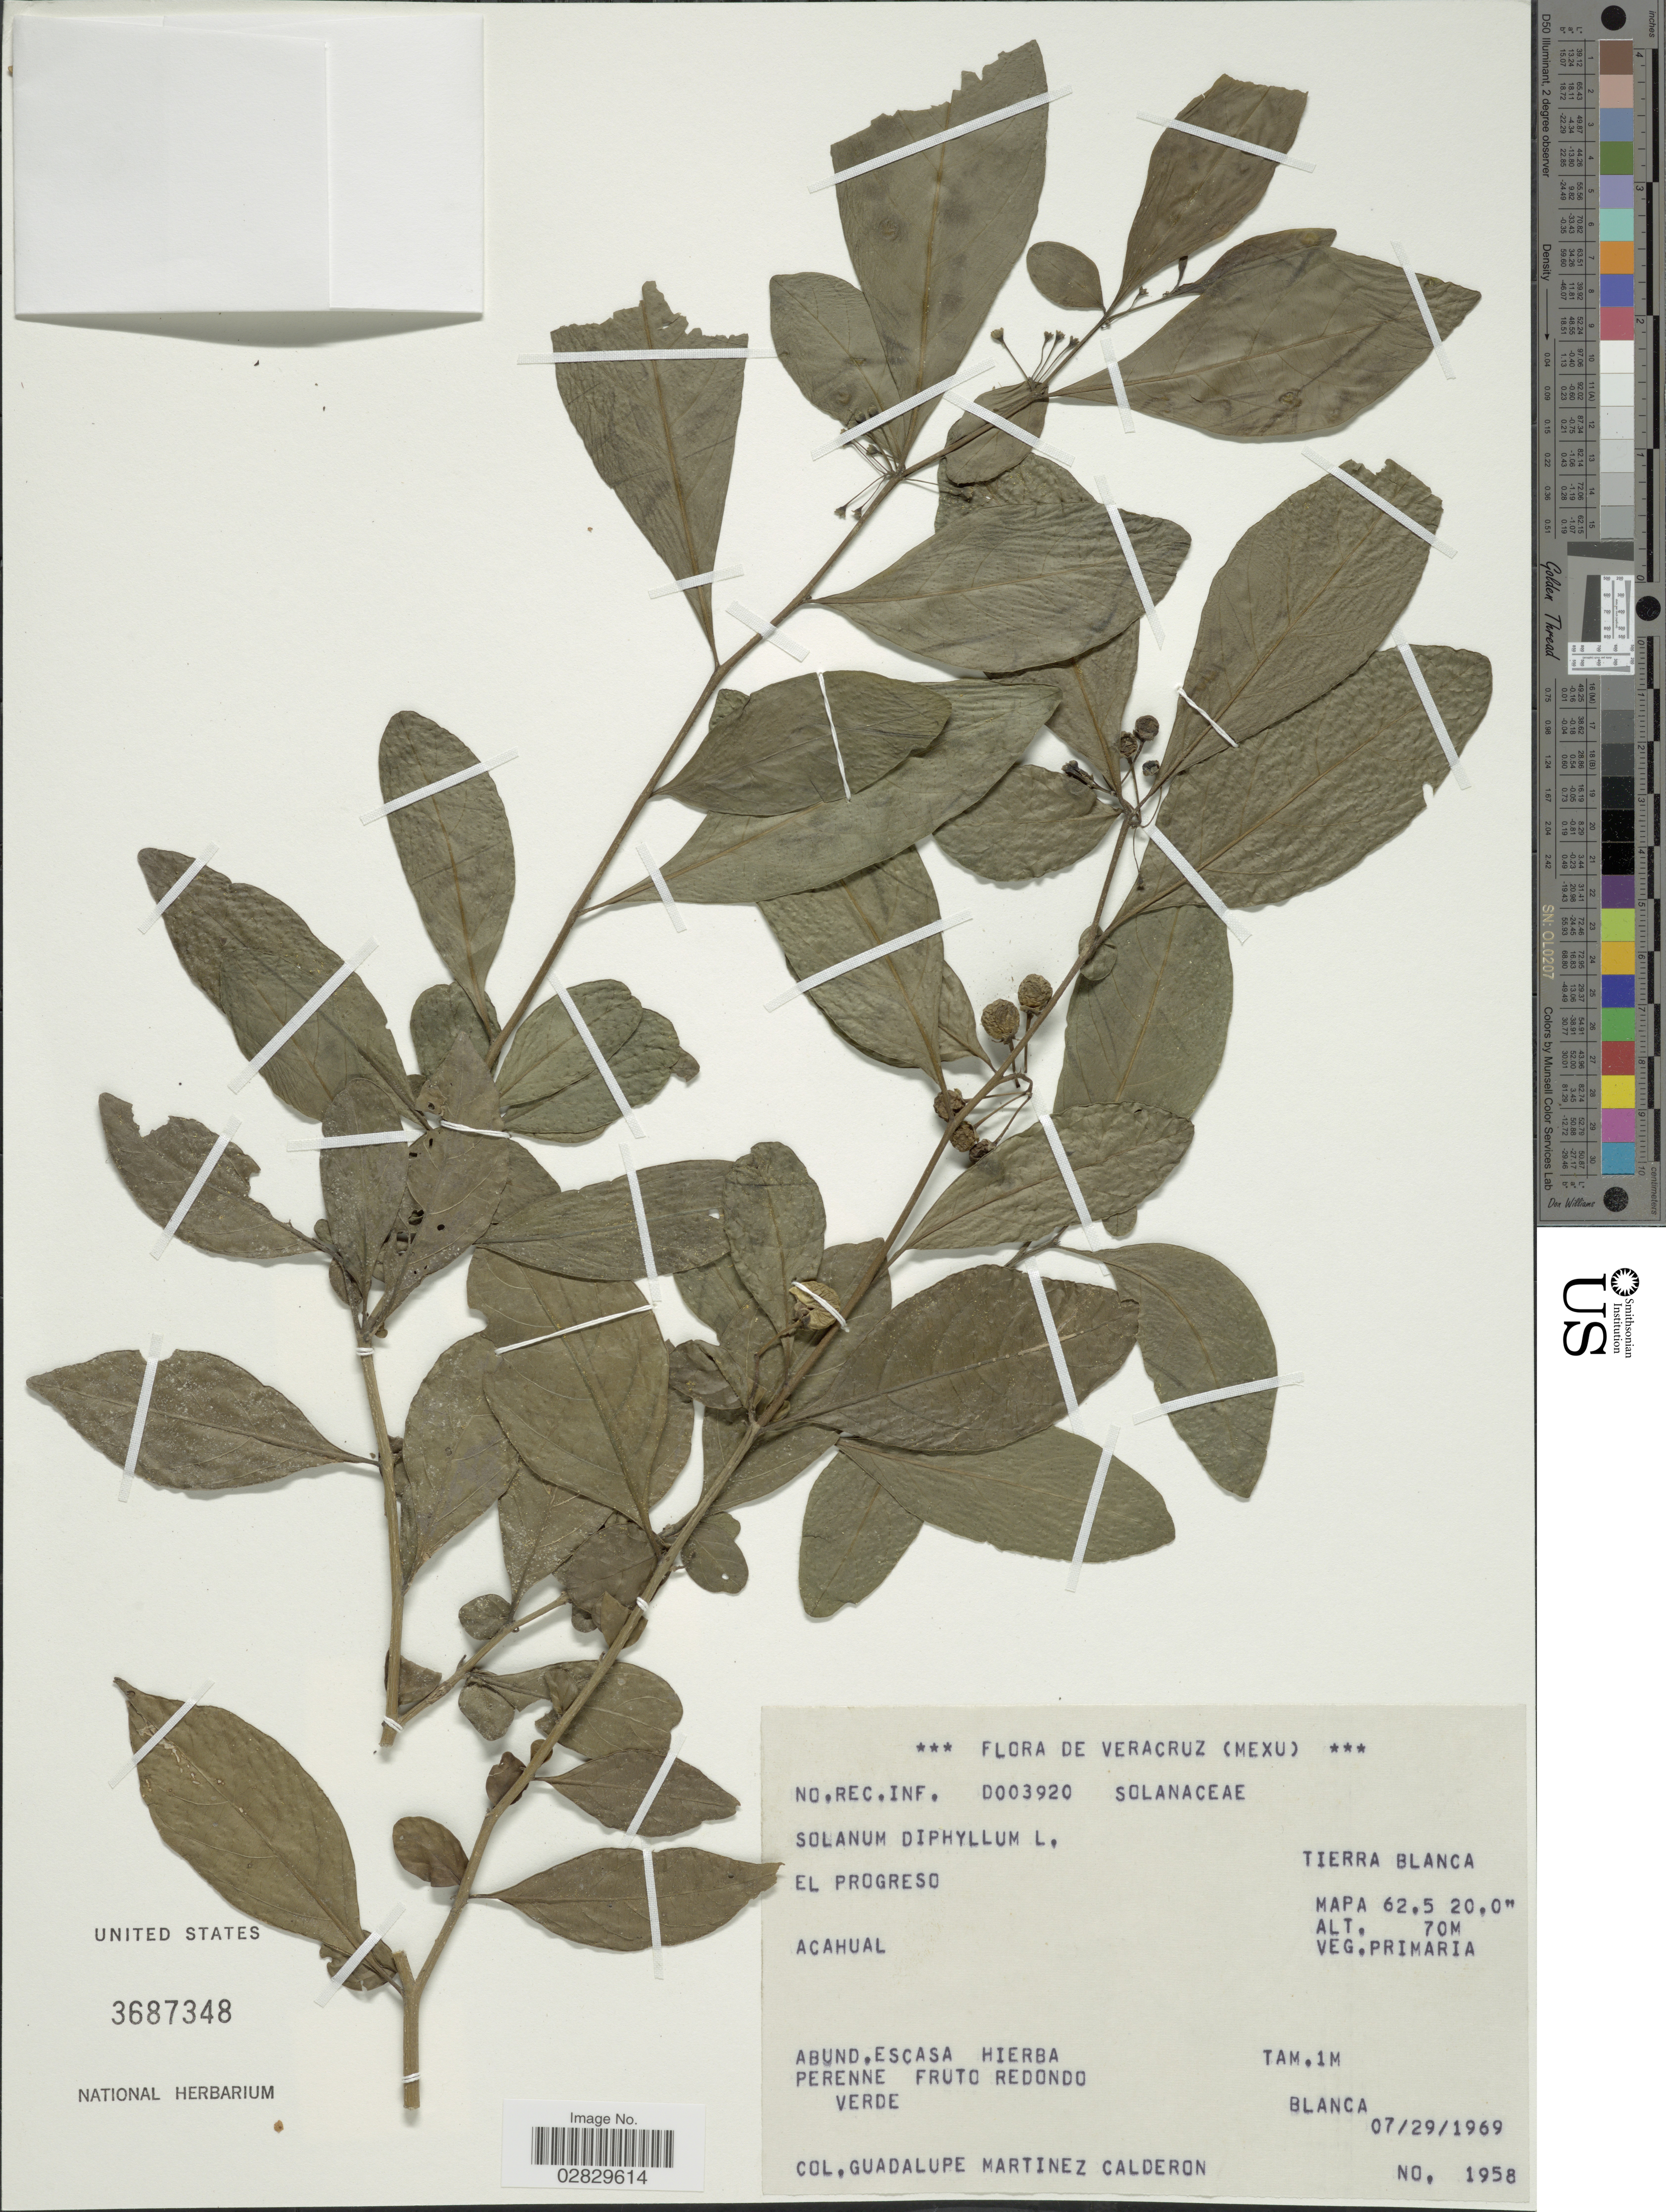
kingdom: Plantae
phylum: Tracheophyta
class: Magnoliopsida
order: Solanales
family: Solanaceae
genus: Solanum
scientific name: Solanum diphyllum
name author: L.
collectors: G. Martinez-C.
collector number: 1958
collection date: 1969-07-29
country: Mexico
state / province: Veracruz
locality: Veracruz. El Progreso. Acahual. Tierra Blanca. Mapa 62.5 20.0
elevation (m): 70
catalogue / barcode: US 3687348